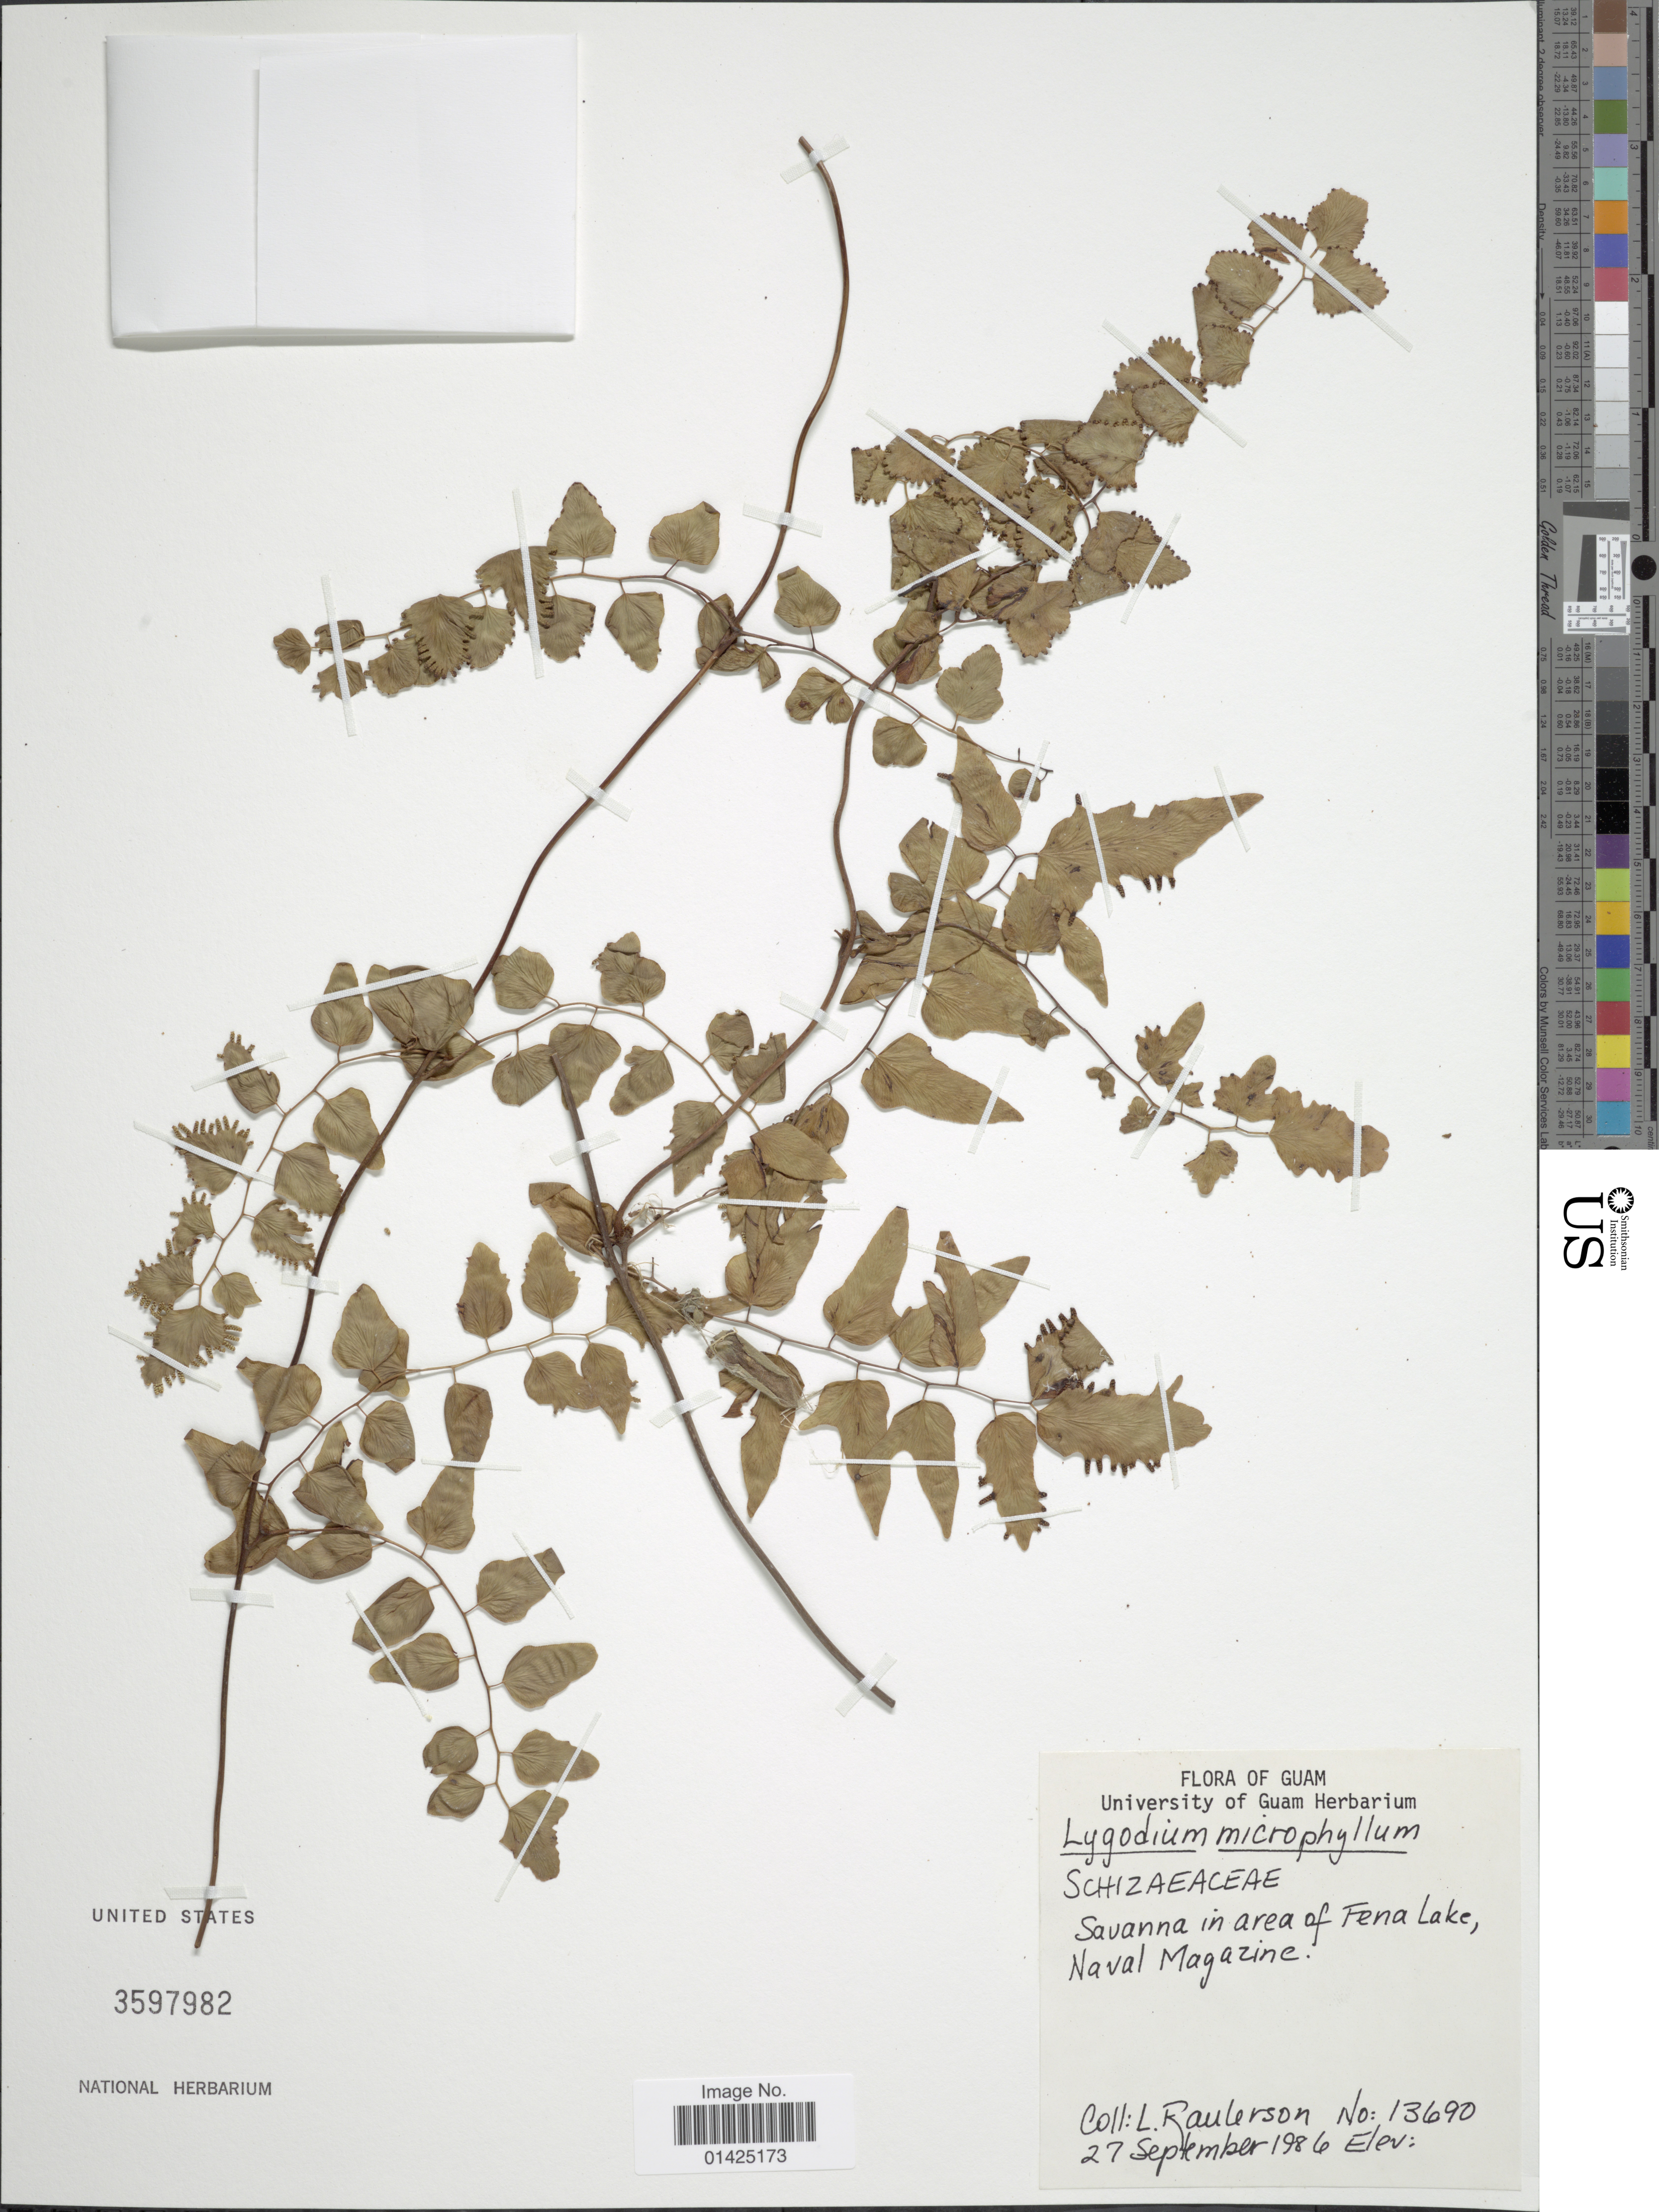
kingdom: Plantae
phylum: Tracheophyta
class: Polypodiopsida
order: Schizaeales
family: Lygodiaceae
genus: Lygodium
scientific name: Lygodium microphyllum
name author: (Cav.) R. Br.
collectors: L. Raulerson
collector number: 13690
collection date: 1986-09-27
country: Guam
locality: Savanna in area of Fena Lake, Naval Magazine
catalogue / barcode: US 3597982